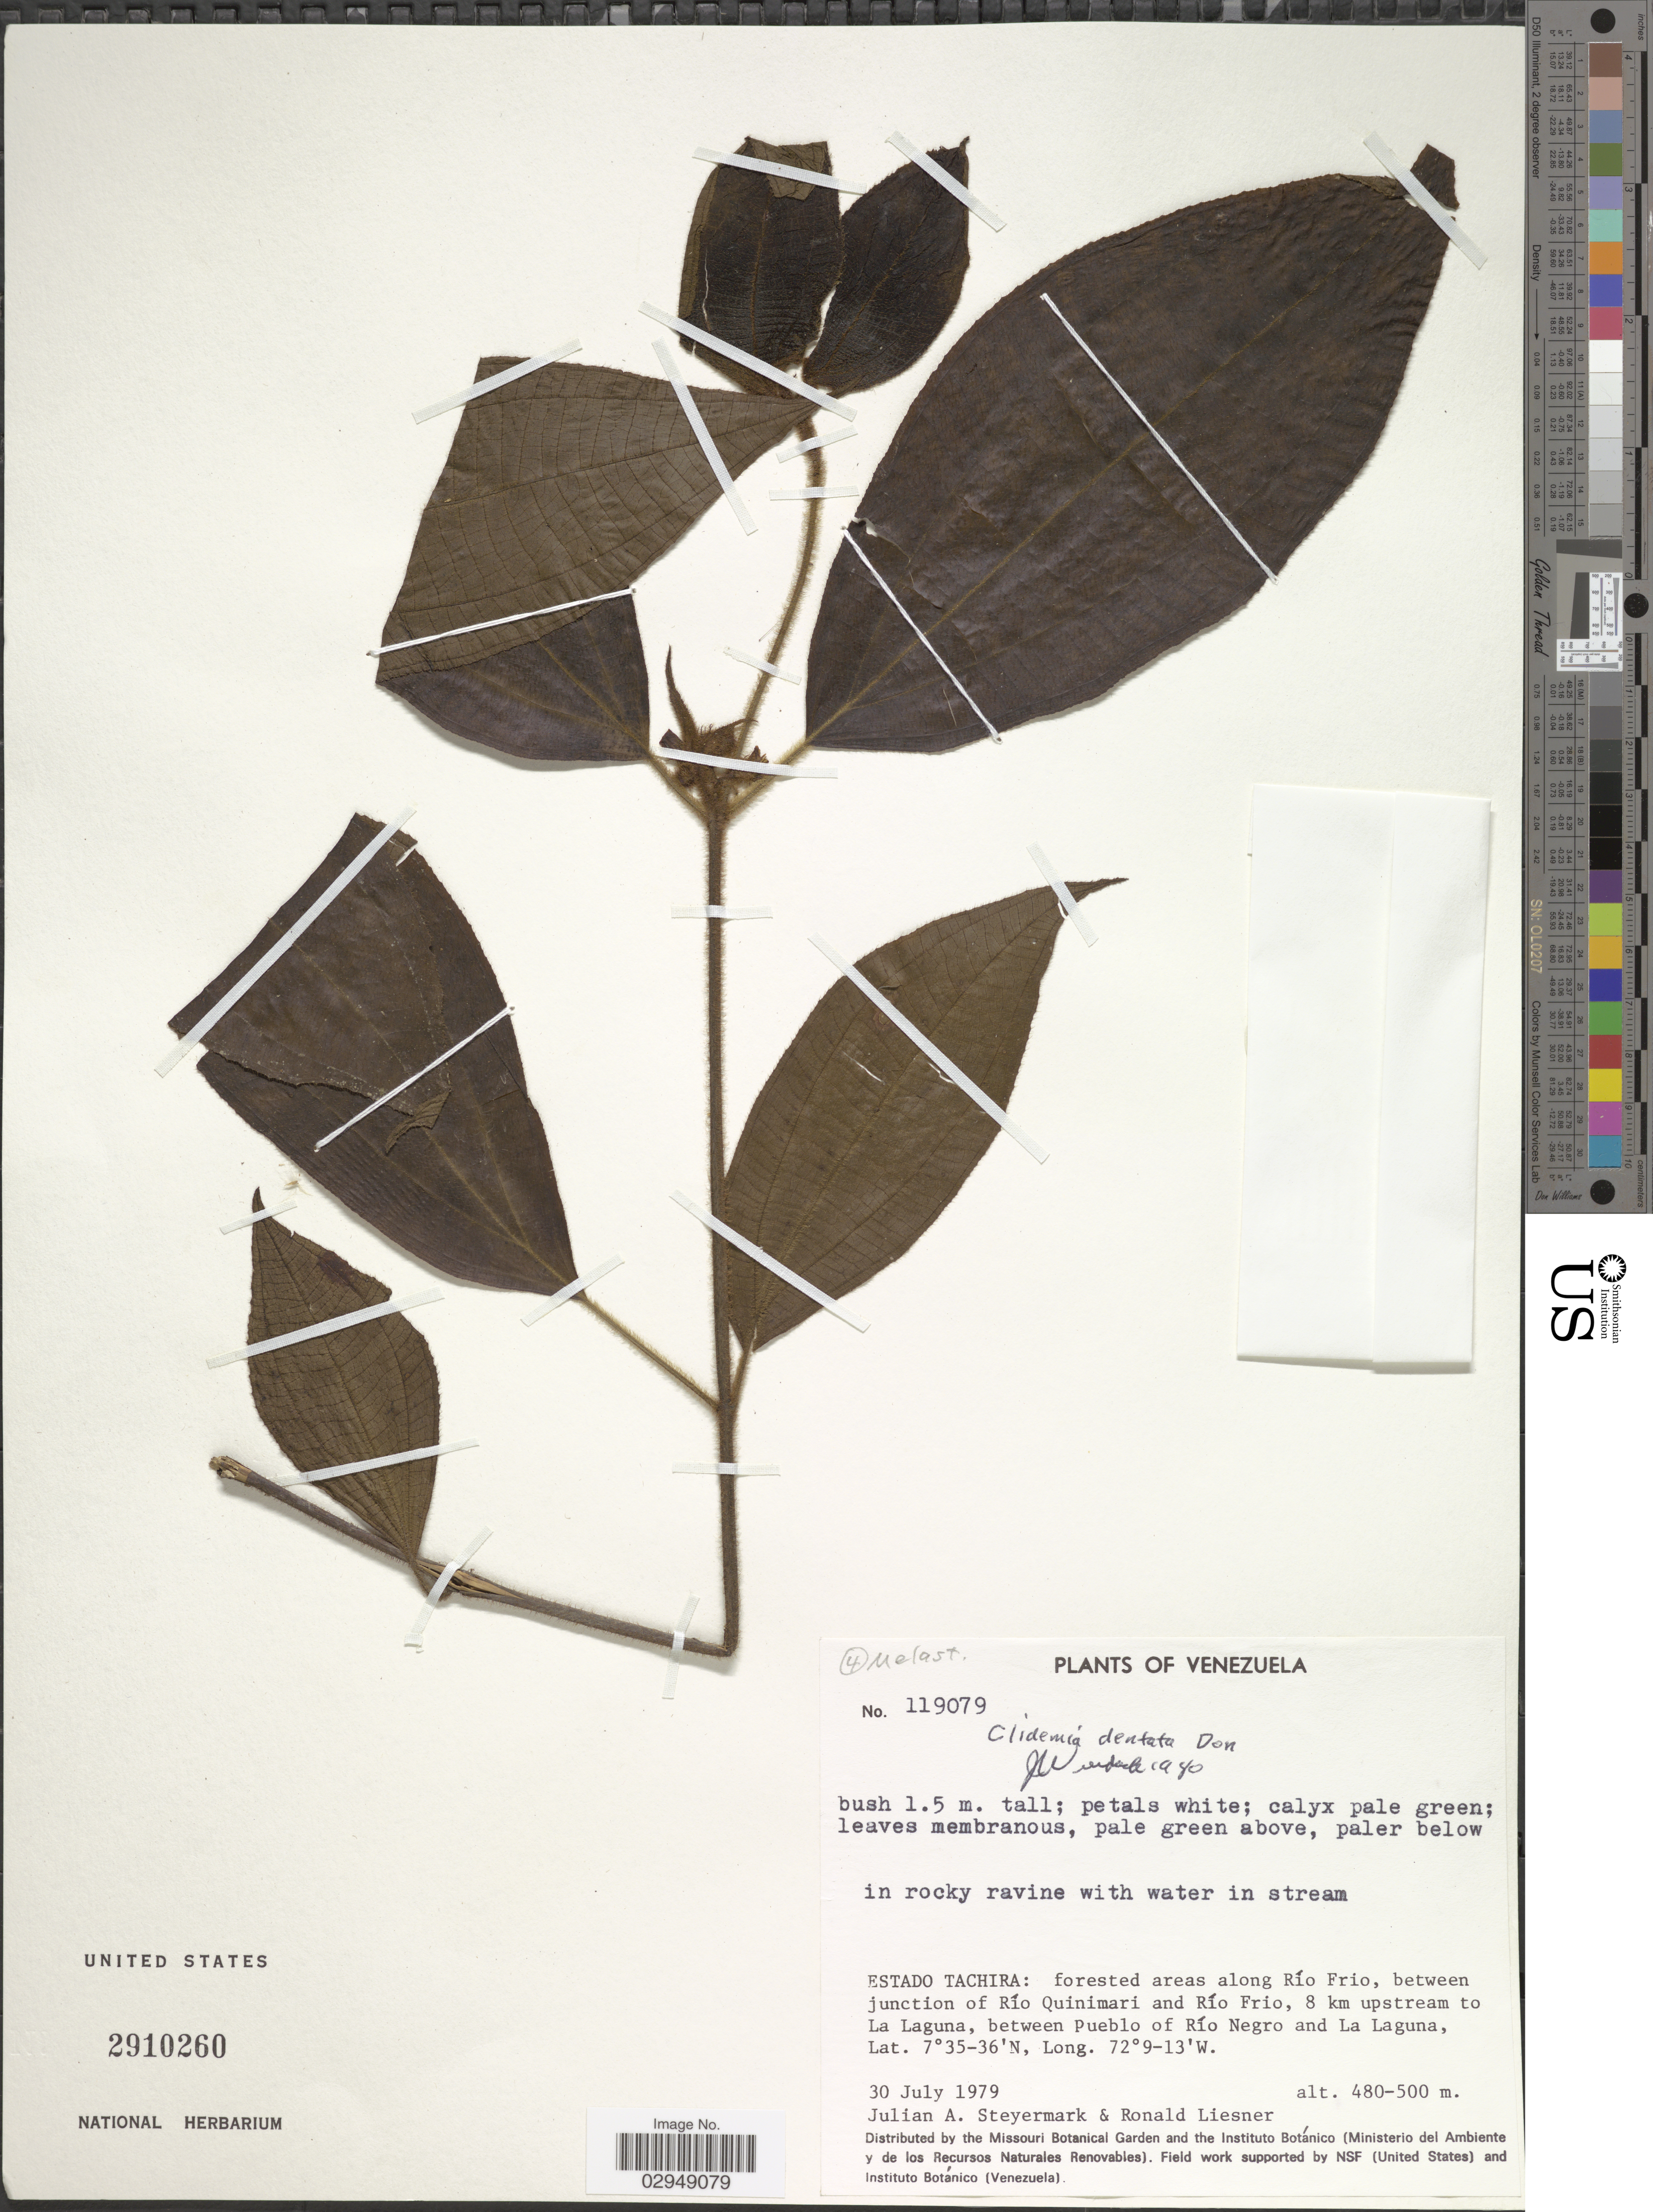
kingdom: Plantae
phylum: Tracheophyta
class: Magnoliopsida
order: Myrtales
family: Melastomataceae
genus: Clidemia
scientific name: Clidemia dentata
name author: D. Don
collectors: J. Steyermark & R. L. Liesner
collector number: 119079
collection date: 1979-07-30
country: Venezuela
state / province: Tachira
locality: Forested areas along Río Frio, between junction of Río Quinimari and Río Frio, 8 km upstream to La Laguna, between Pueblo of Río Negro and La Laguna.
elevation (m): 480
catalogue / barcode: US 2910260